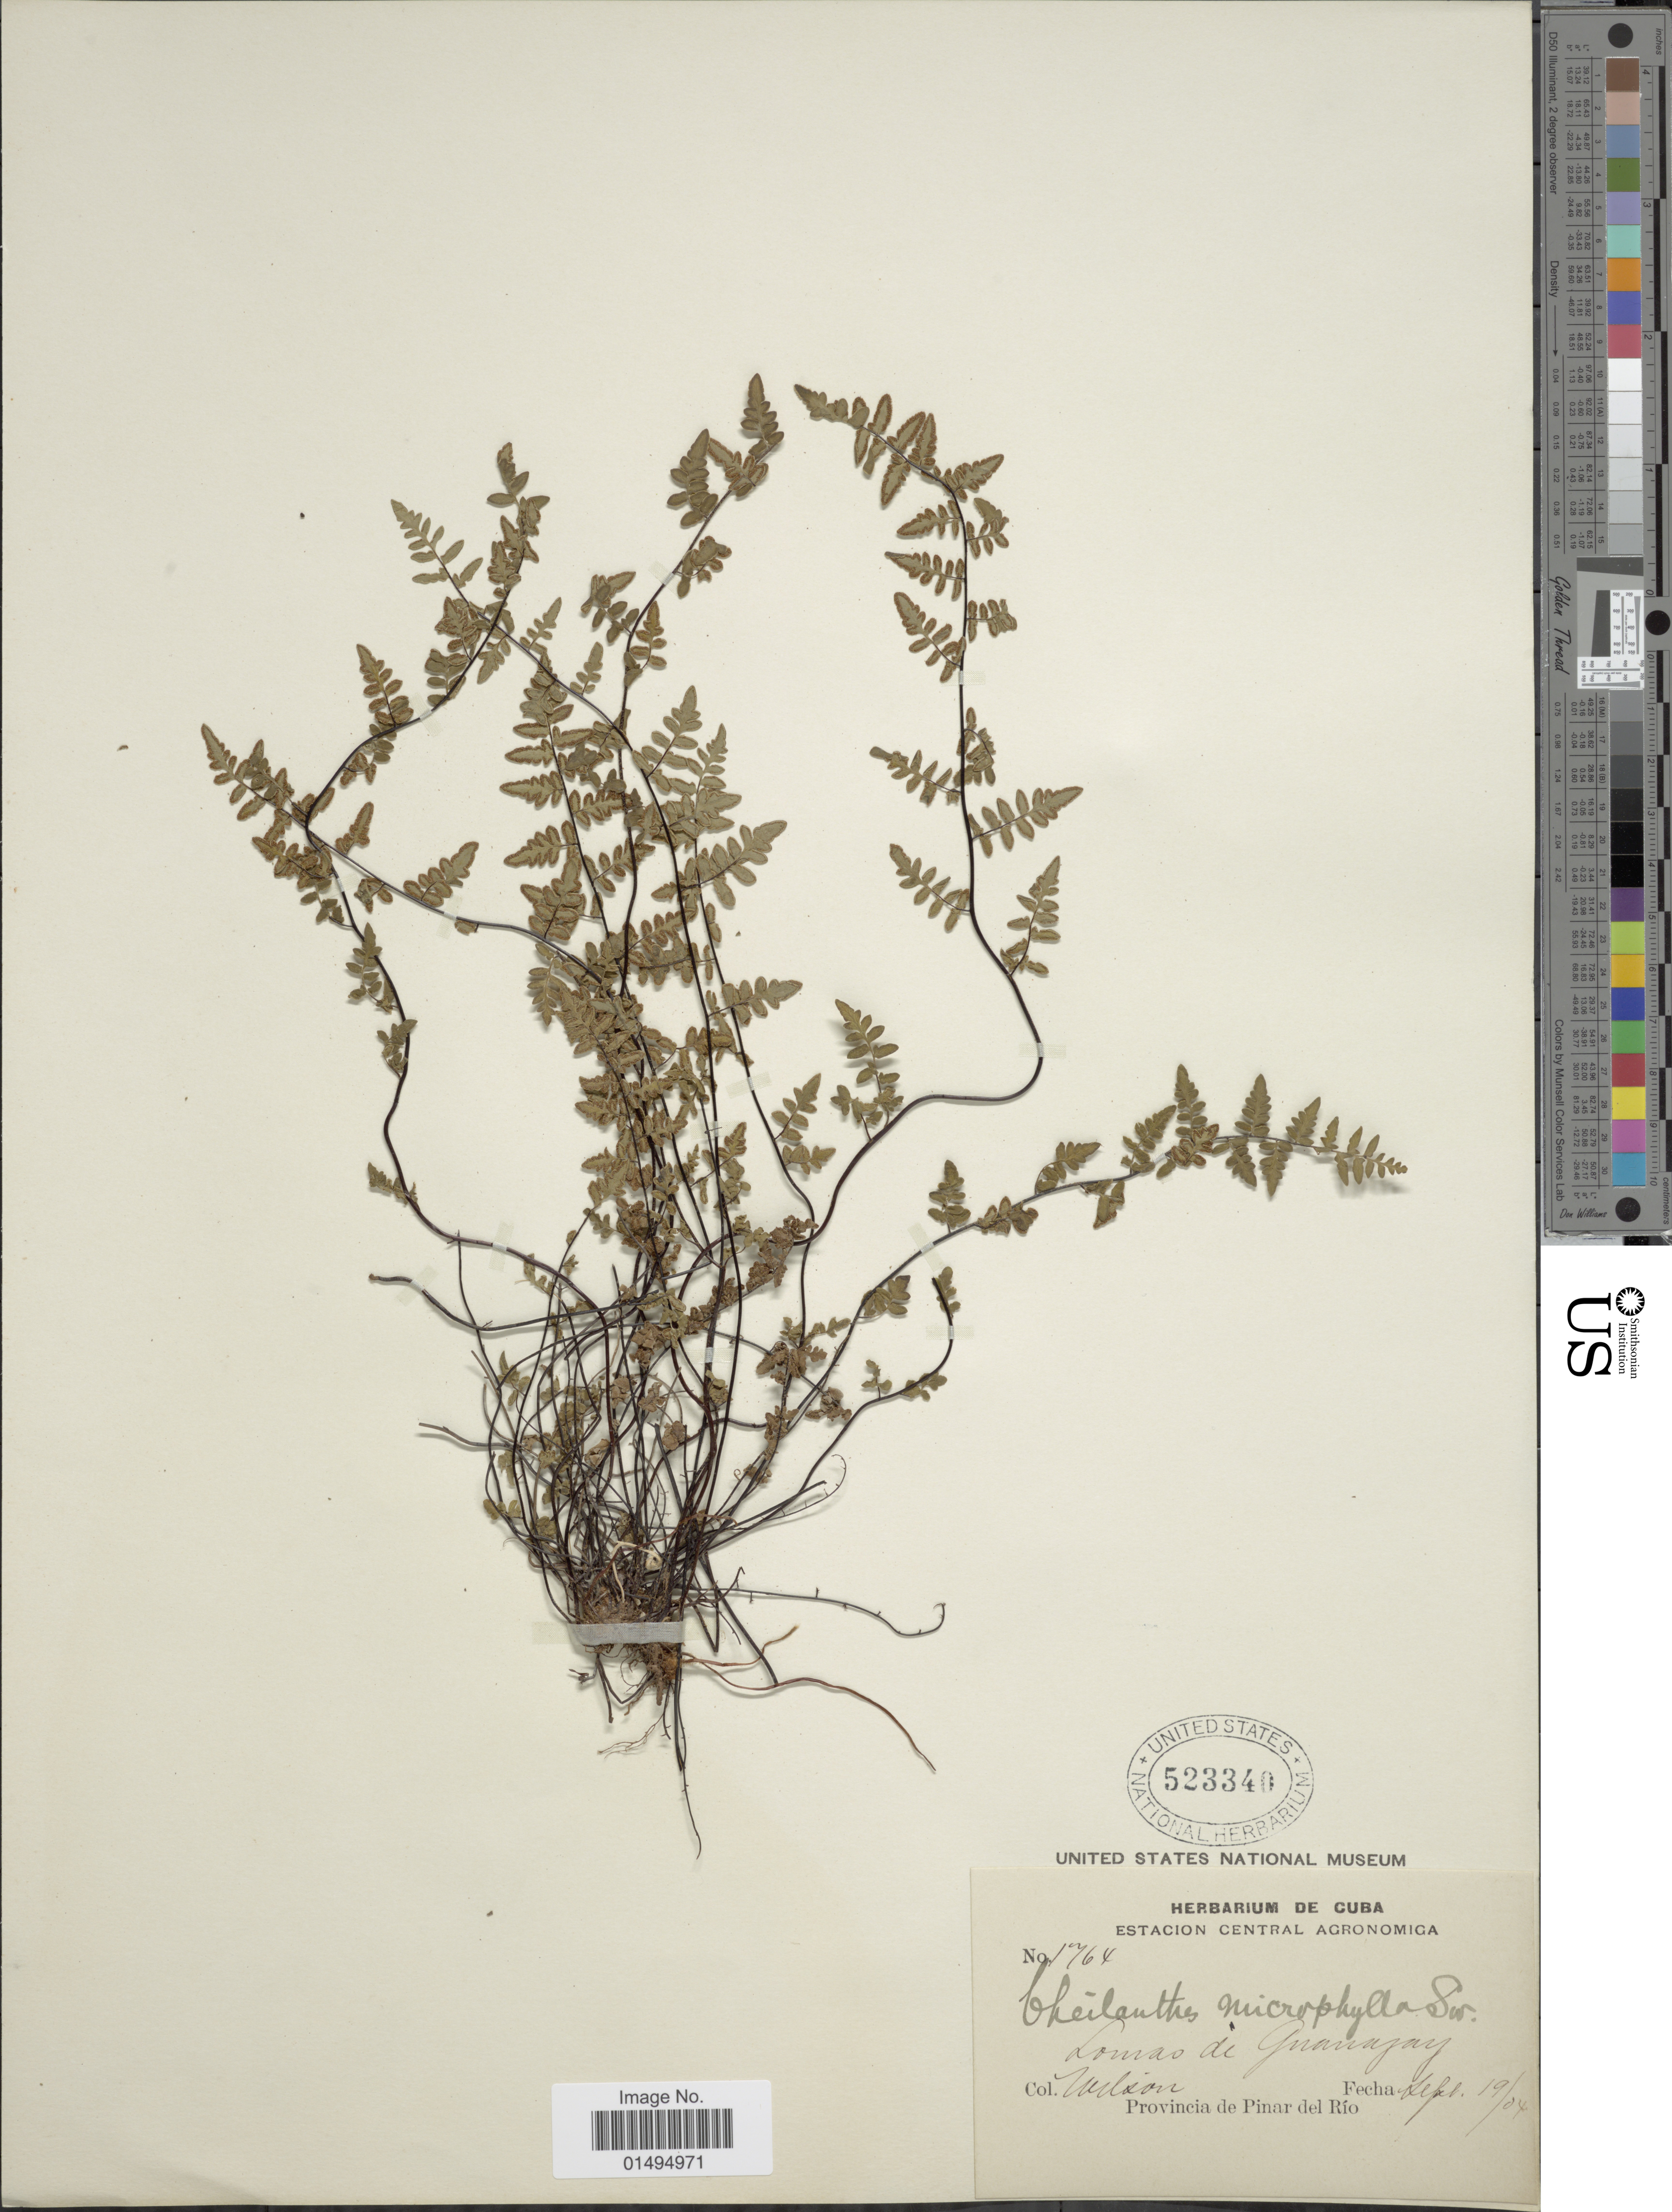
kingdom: Plantae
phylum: Tracheophyta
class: Polypodiopsida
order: Polypodiales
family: Pteridaceae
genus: Myriopteris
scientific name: Myriopteris microphylla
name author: (Sw.) Grusz & Windham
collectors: -- Wilson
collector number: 1764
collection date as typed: Transcribed d/m/y: 19/9/4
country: Cuba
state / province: Pinar del Río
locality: Provincia de Pinar del Rio, Lomas de Guanajay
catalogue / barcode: US 523340